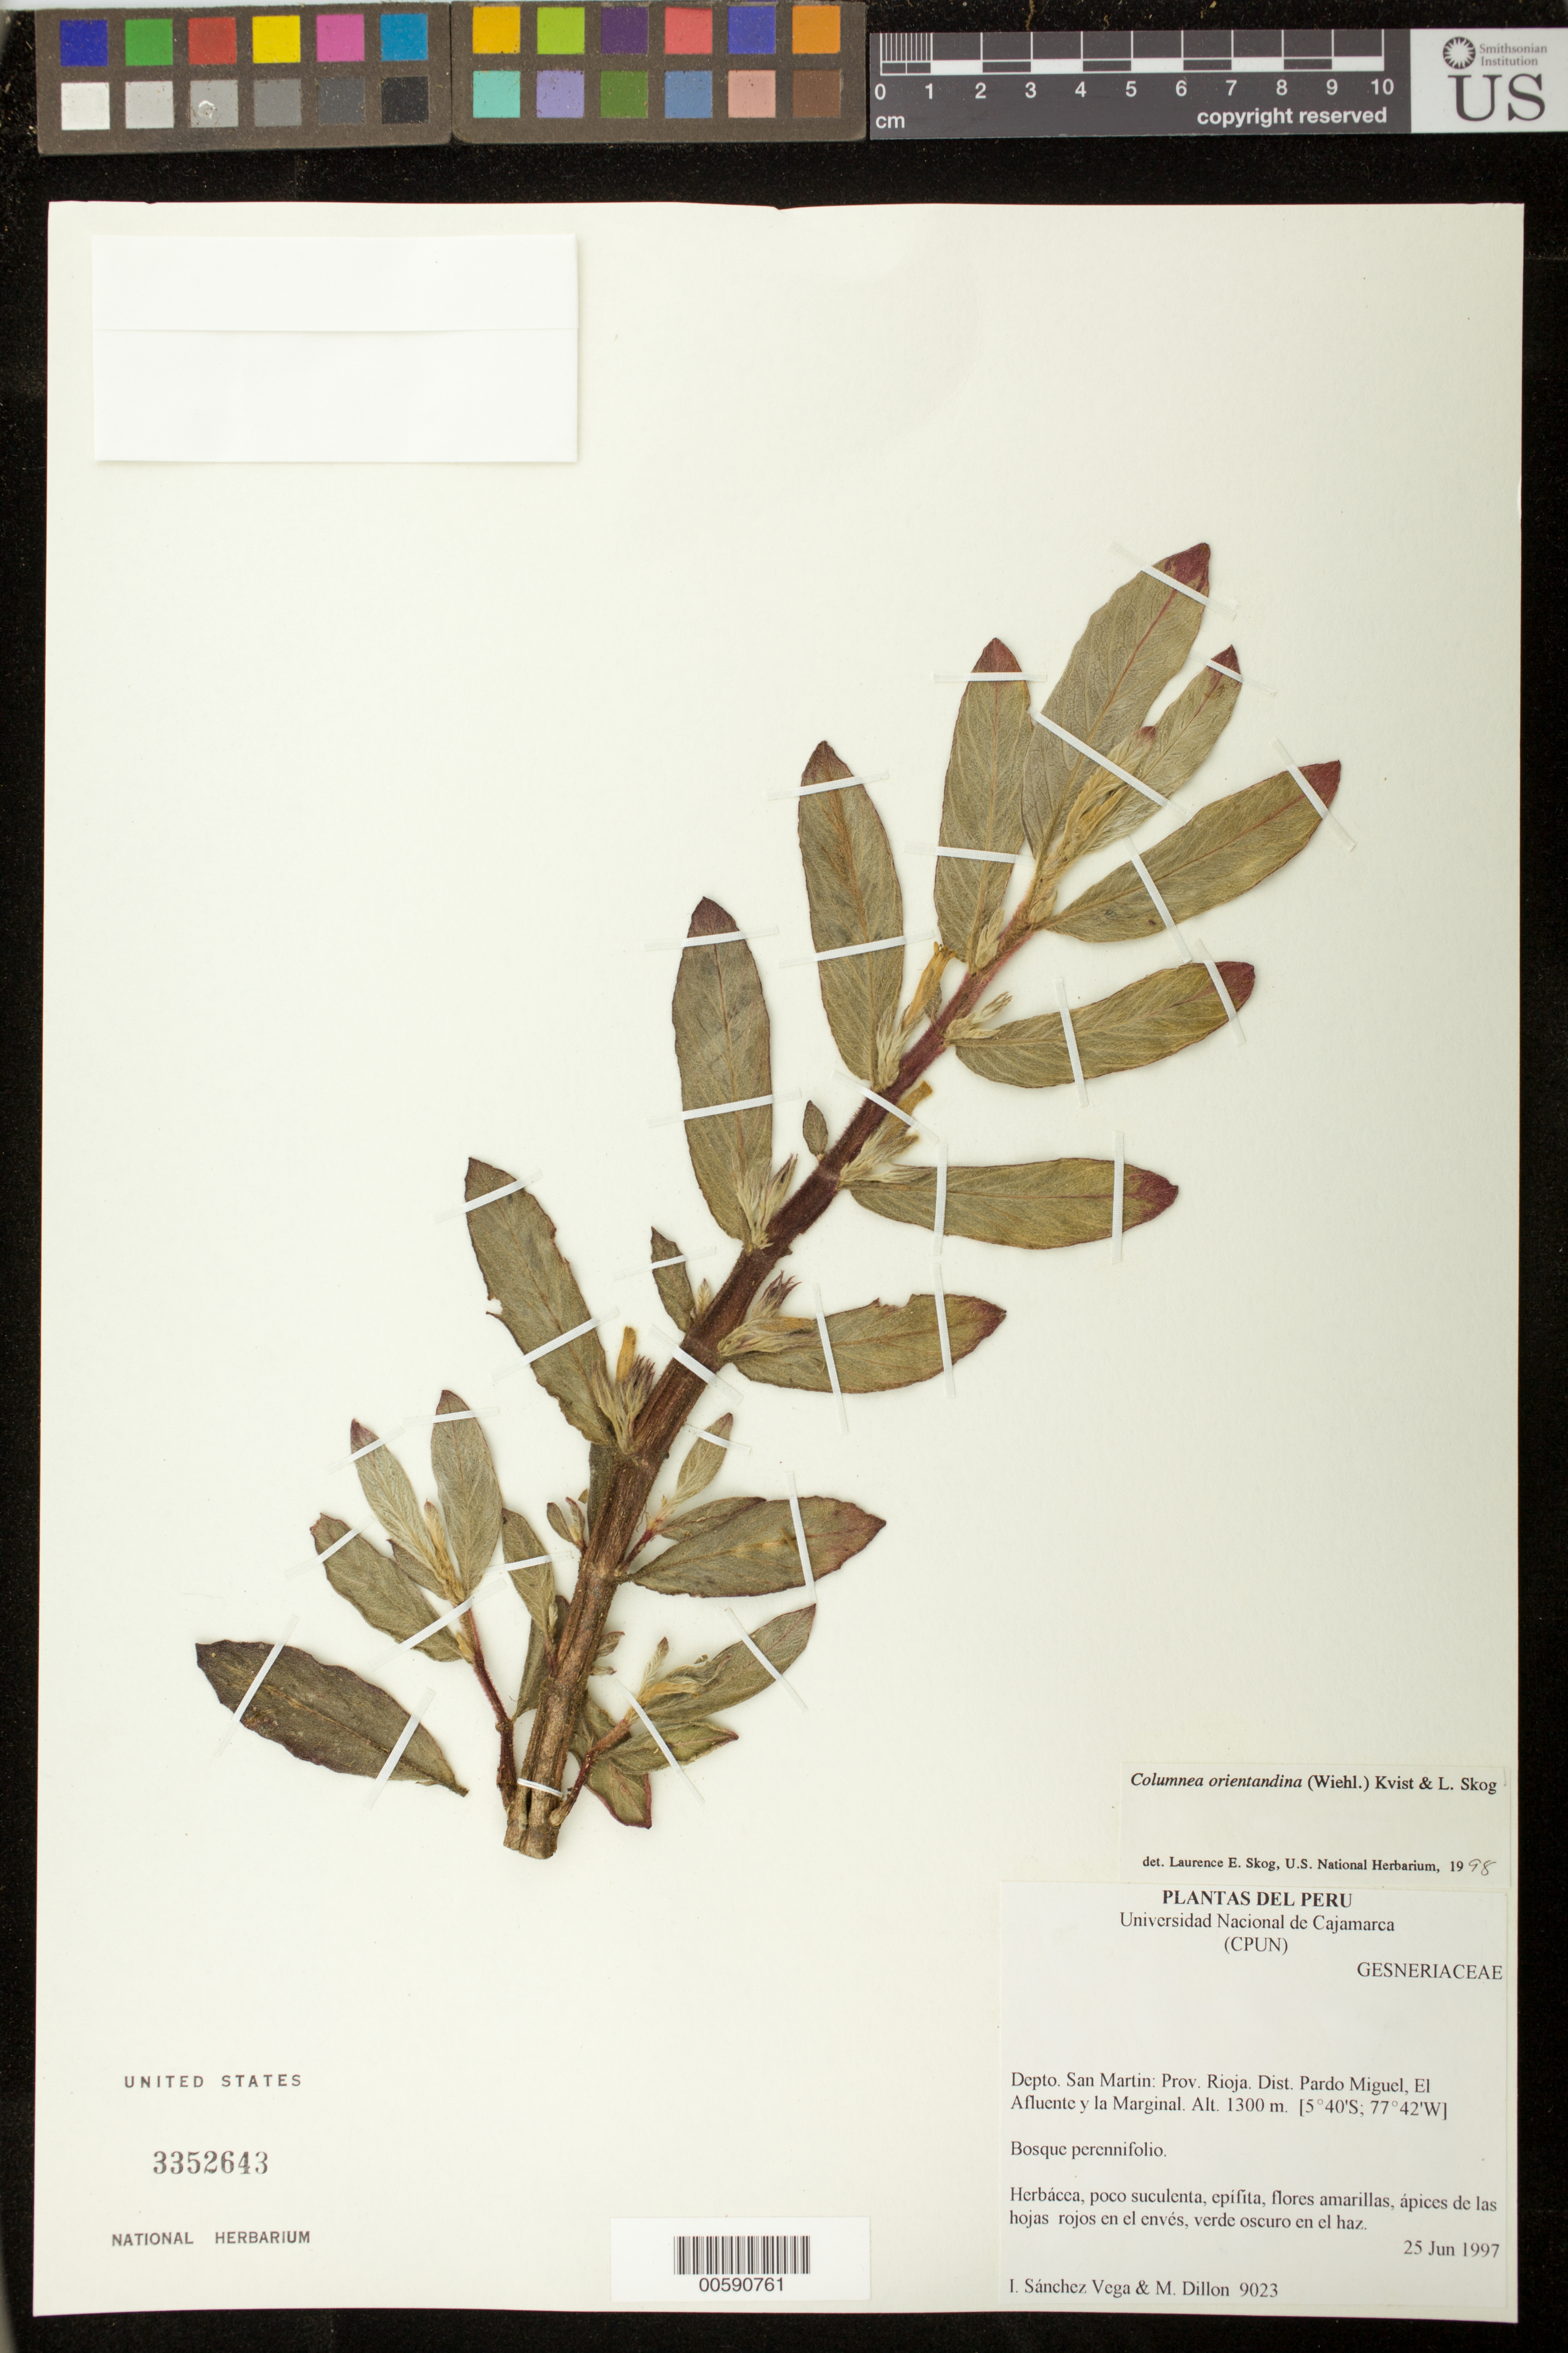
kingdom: Plantae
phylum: Tracheophyta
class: Magnoliopsida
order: Lamiales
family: Gesneriaceae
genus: Columnea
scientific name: Columnea orientandina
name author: (Wiehler) L.P. Kvist & L.E. Skog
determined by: Skog, Laurence E.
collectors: I. M. Sánchez Vega & M. O. Dillon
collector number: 9023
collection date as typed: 25 Jun 1997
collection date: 1997-06-25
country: Peru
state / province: San Martín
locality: Prov. Rioja, Dist. Pardo Miguel; El Afluente y la Marginal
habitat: Bosque perennifolio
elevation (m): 1300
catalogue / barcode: US 3352643